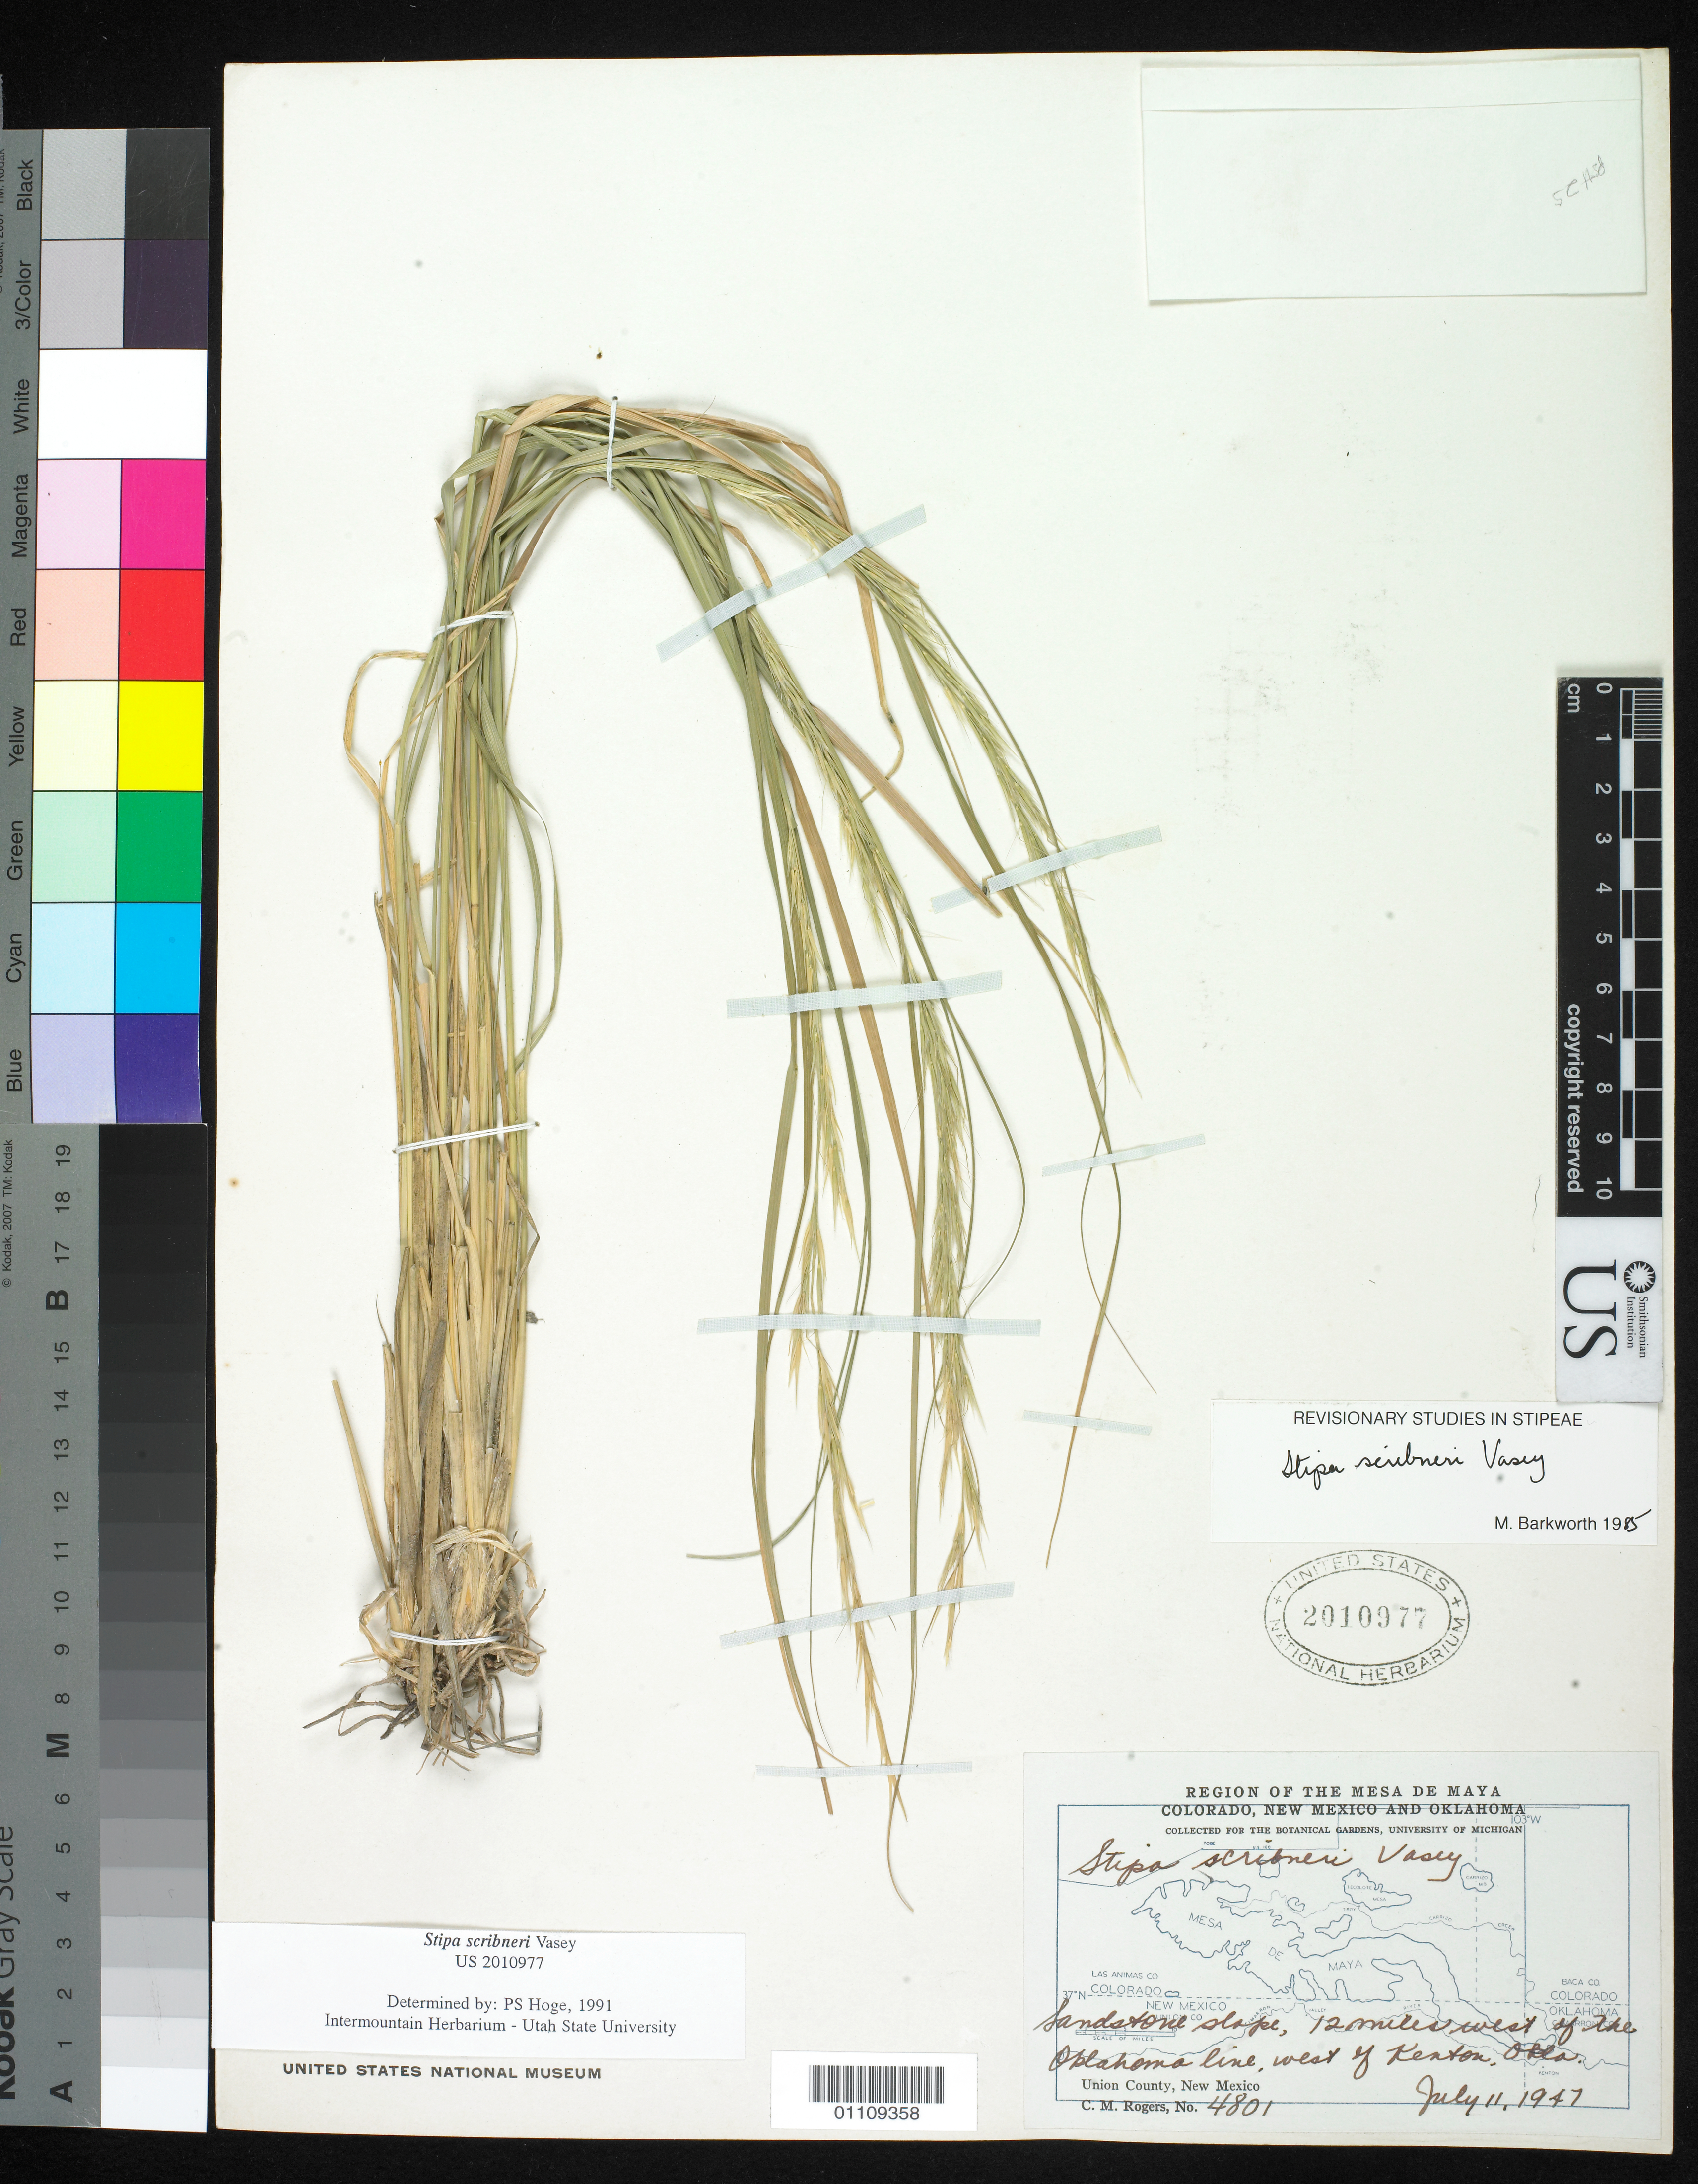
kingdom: Plantae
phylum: Tracheophyta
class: Liliopsida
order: Poales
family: Poaceae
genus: Eriocoma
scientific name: Eriocoma scribneri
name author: (Vasey) Romasch.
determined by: Poaceae Reorganization Project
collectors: C. M. Rogers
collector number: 4801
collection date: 1947-07-11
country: United States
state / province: New Mexico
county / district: Union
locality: Sandstone slope, 12 mi. W. of the Oklahoma line, W. of Kenton, Oklahoma.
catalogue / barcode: US 2010977